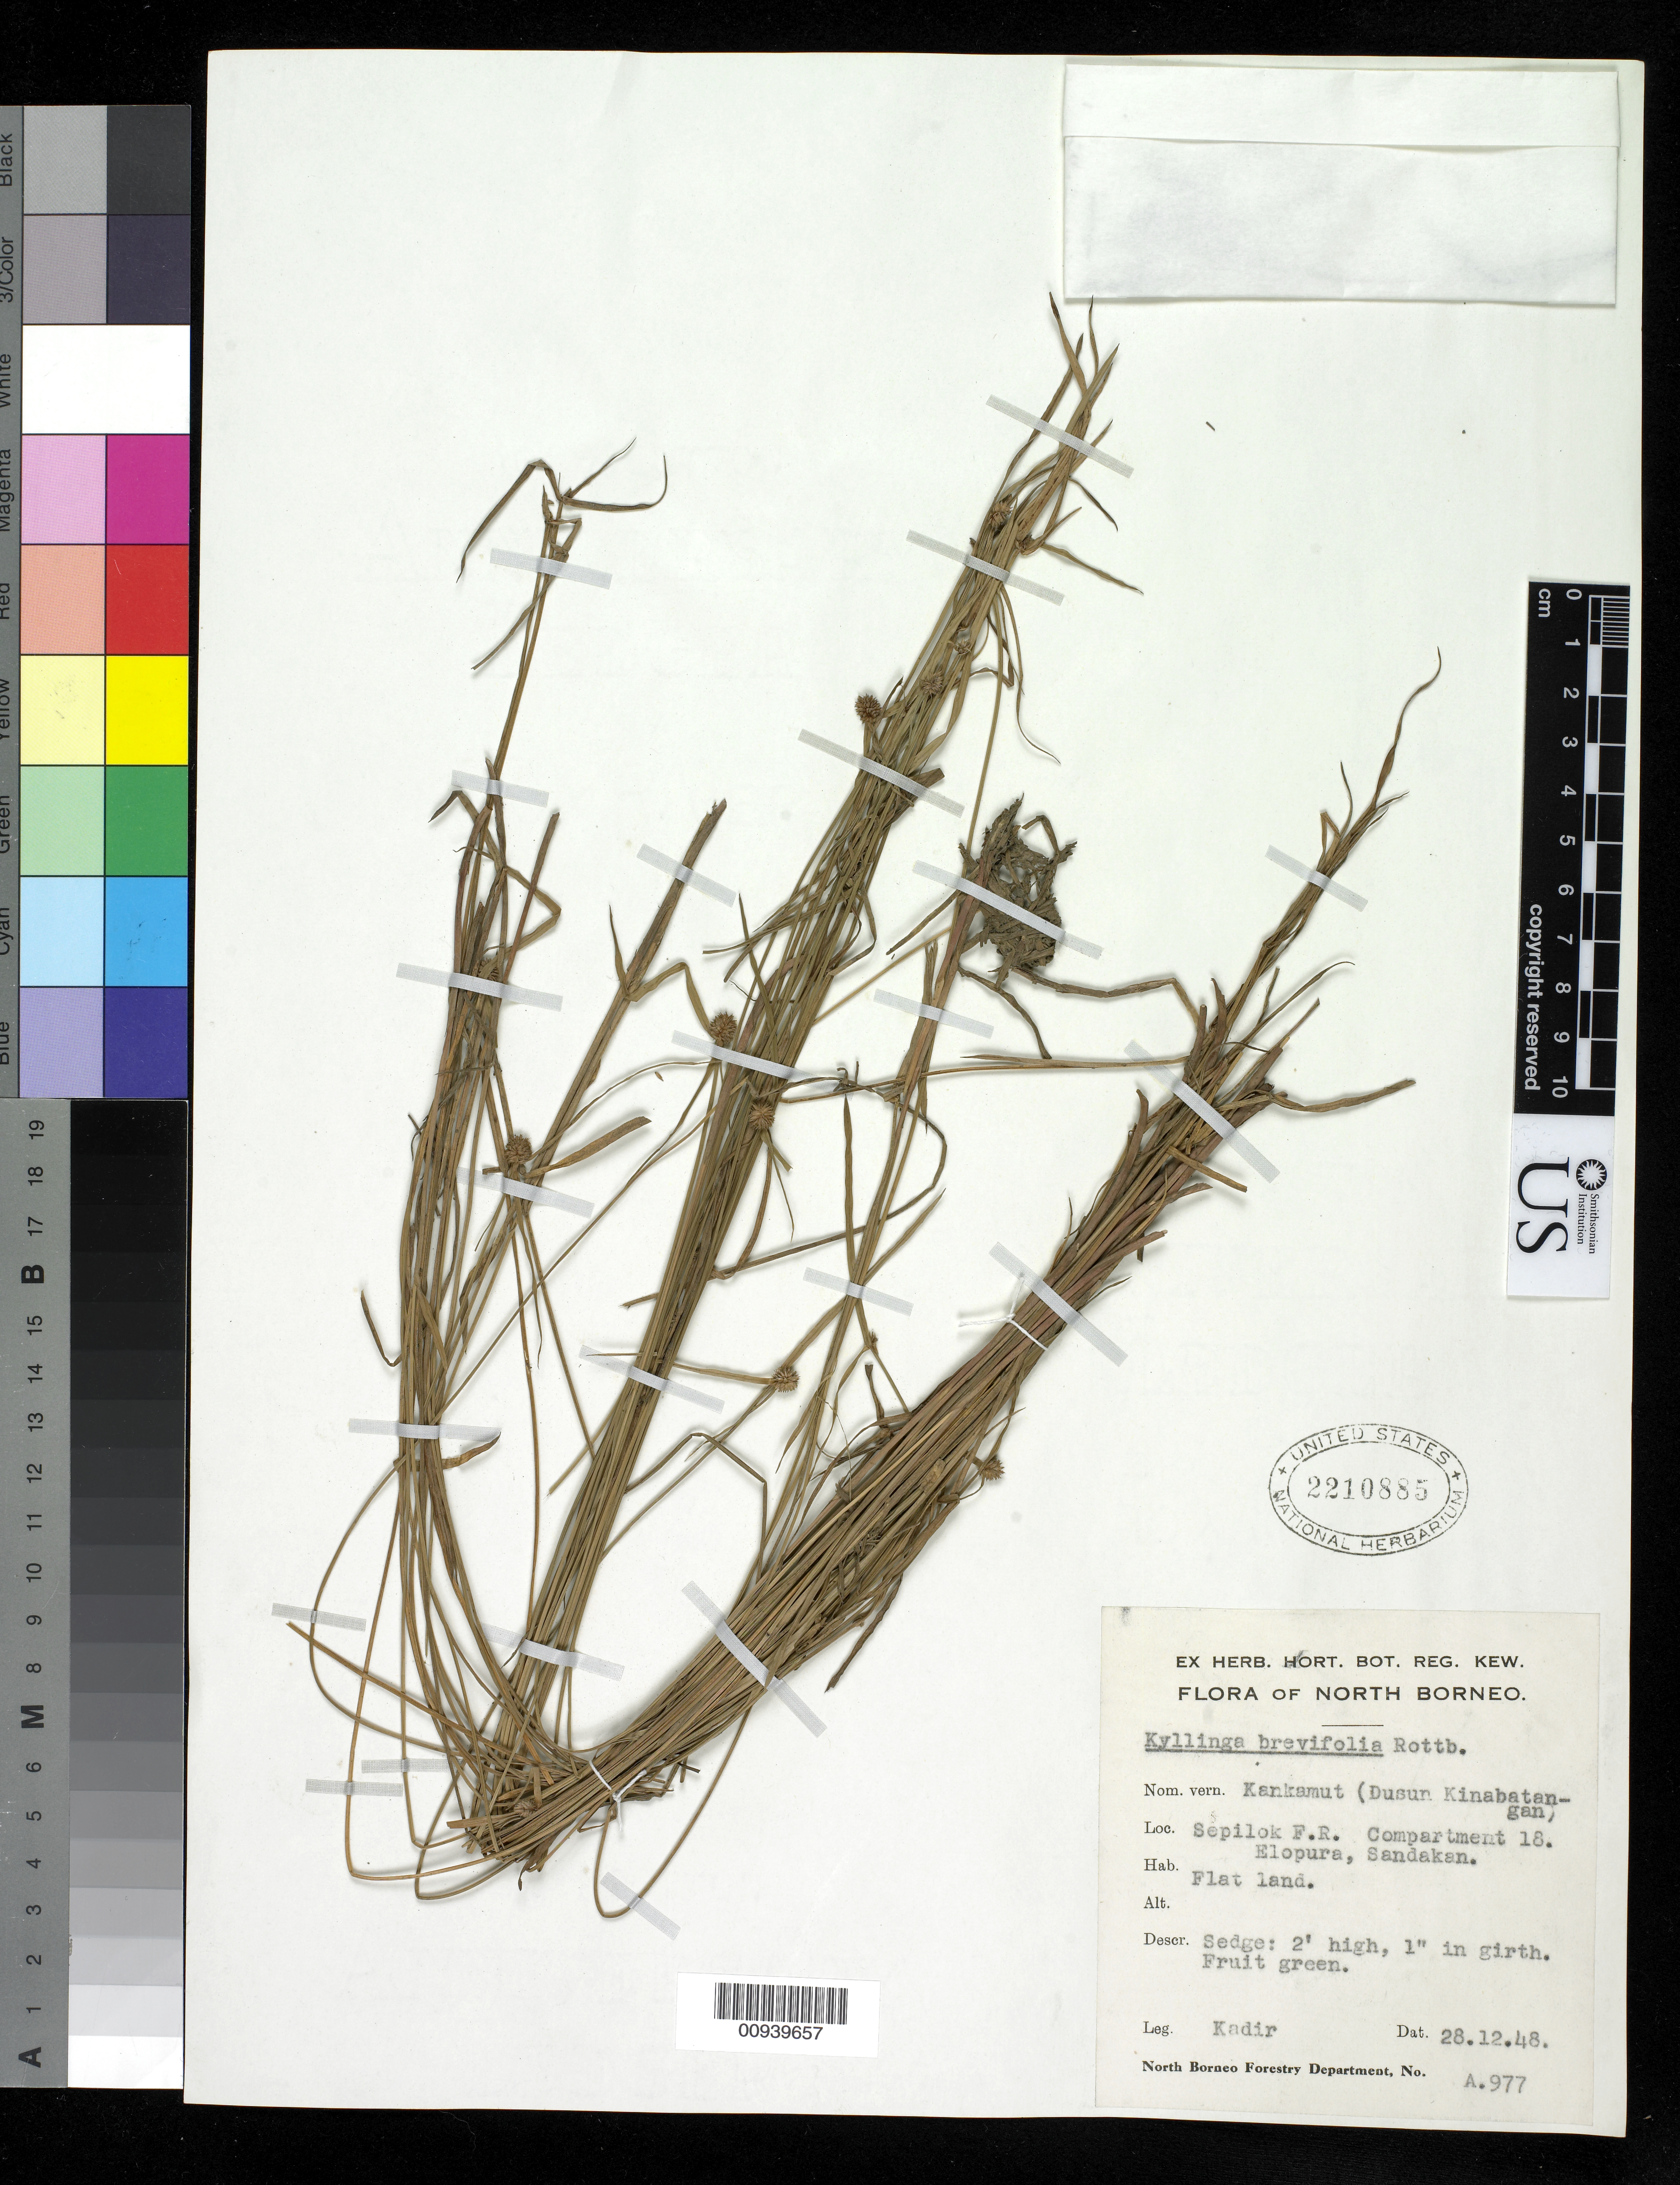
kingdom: Plantae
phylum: Tracheophyta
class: Liliopsida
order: Poales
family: Cyperaceae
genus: Cyperus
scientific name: Cyperus brevifolius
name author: (Rottb.) Hassk.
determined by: Strong, M. T., (US), Smithsonian Institution - National Museum of Natural History (UNITED STATES)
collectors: Kadir Bin Abdul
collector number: A 977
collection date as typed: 28 Dec 1948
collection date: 1948-12-28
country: Malaysia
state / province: Sabah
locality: Sandakan, Elopura, Sepilok F.R.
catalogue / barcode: US 2210885